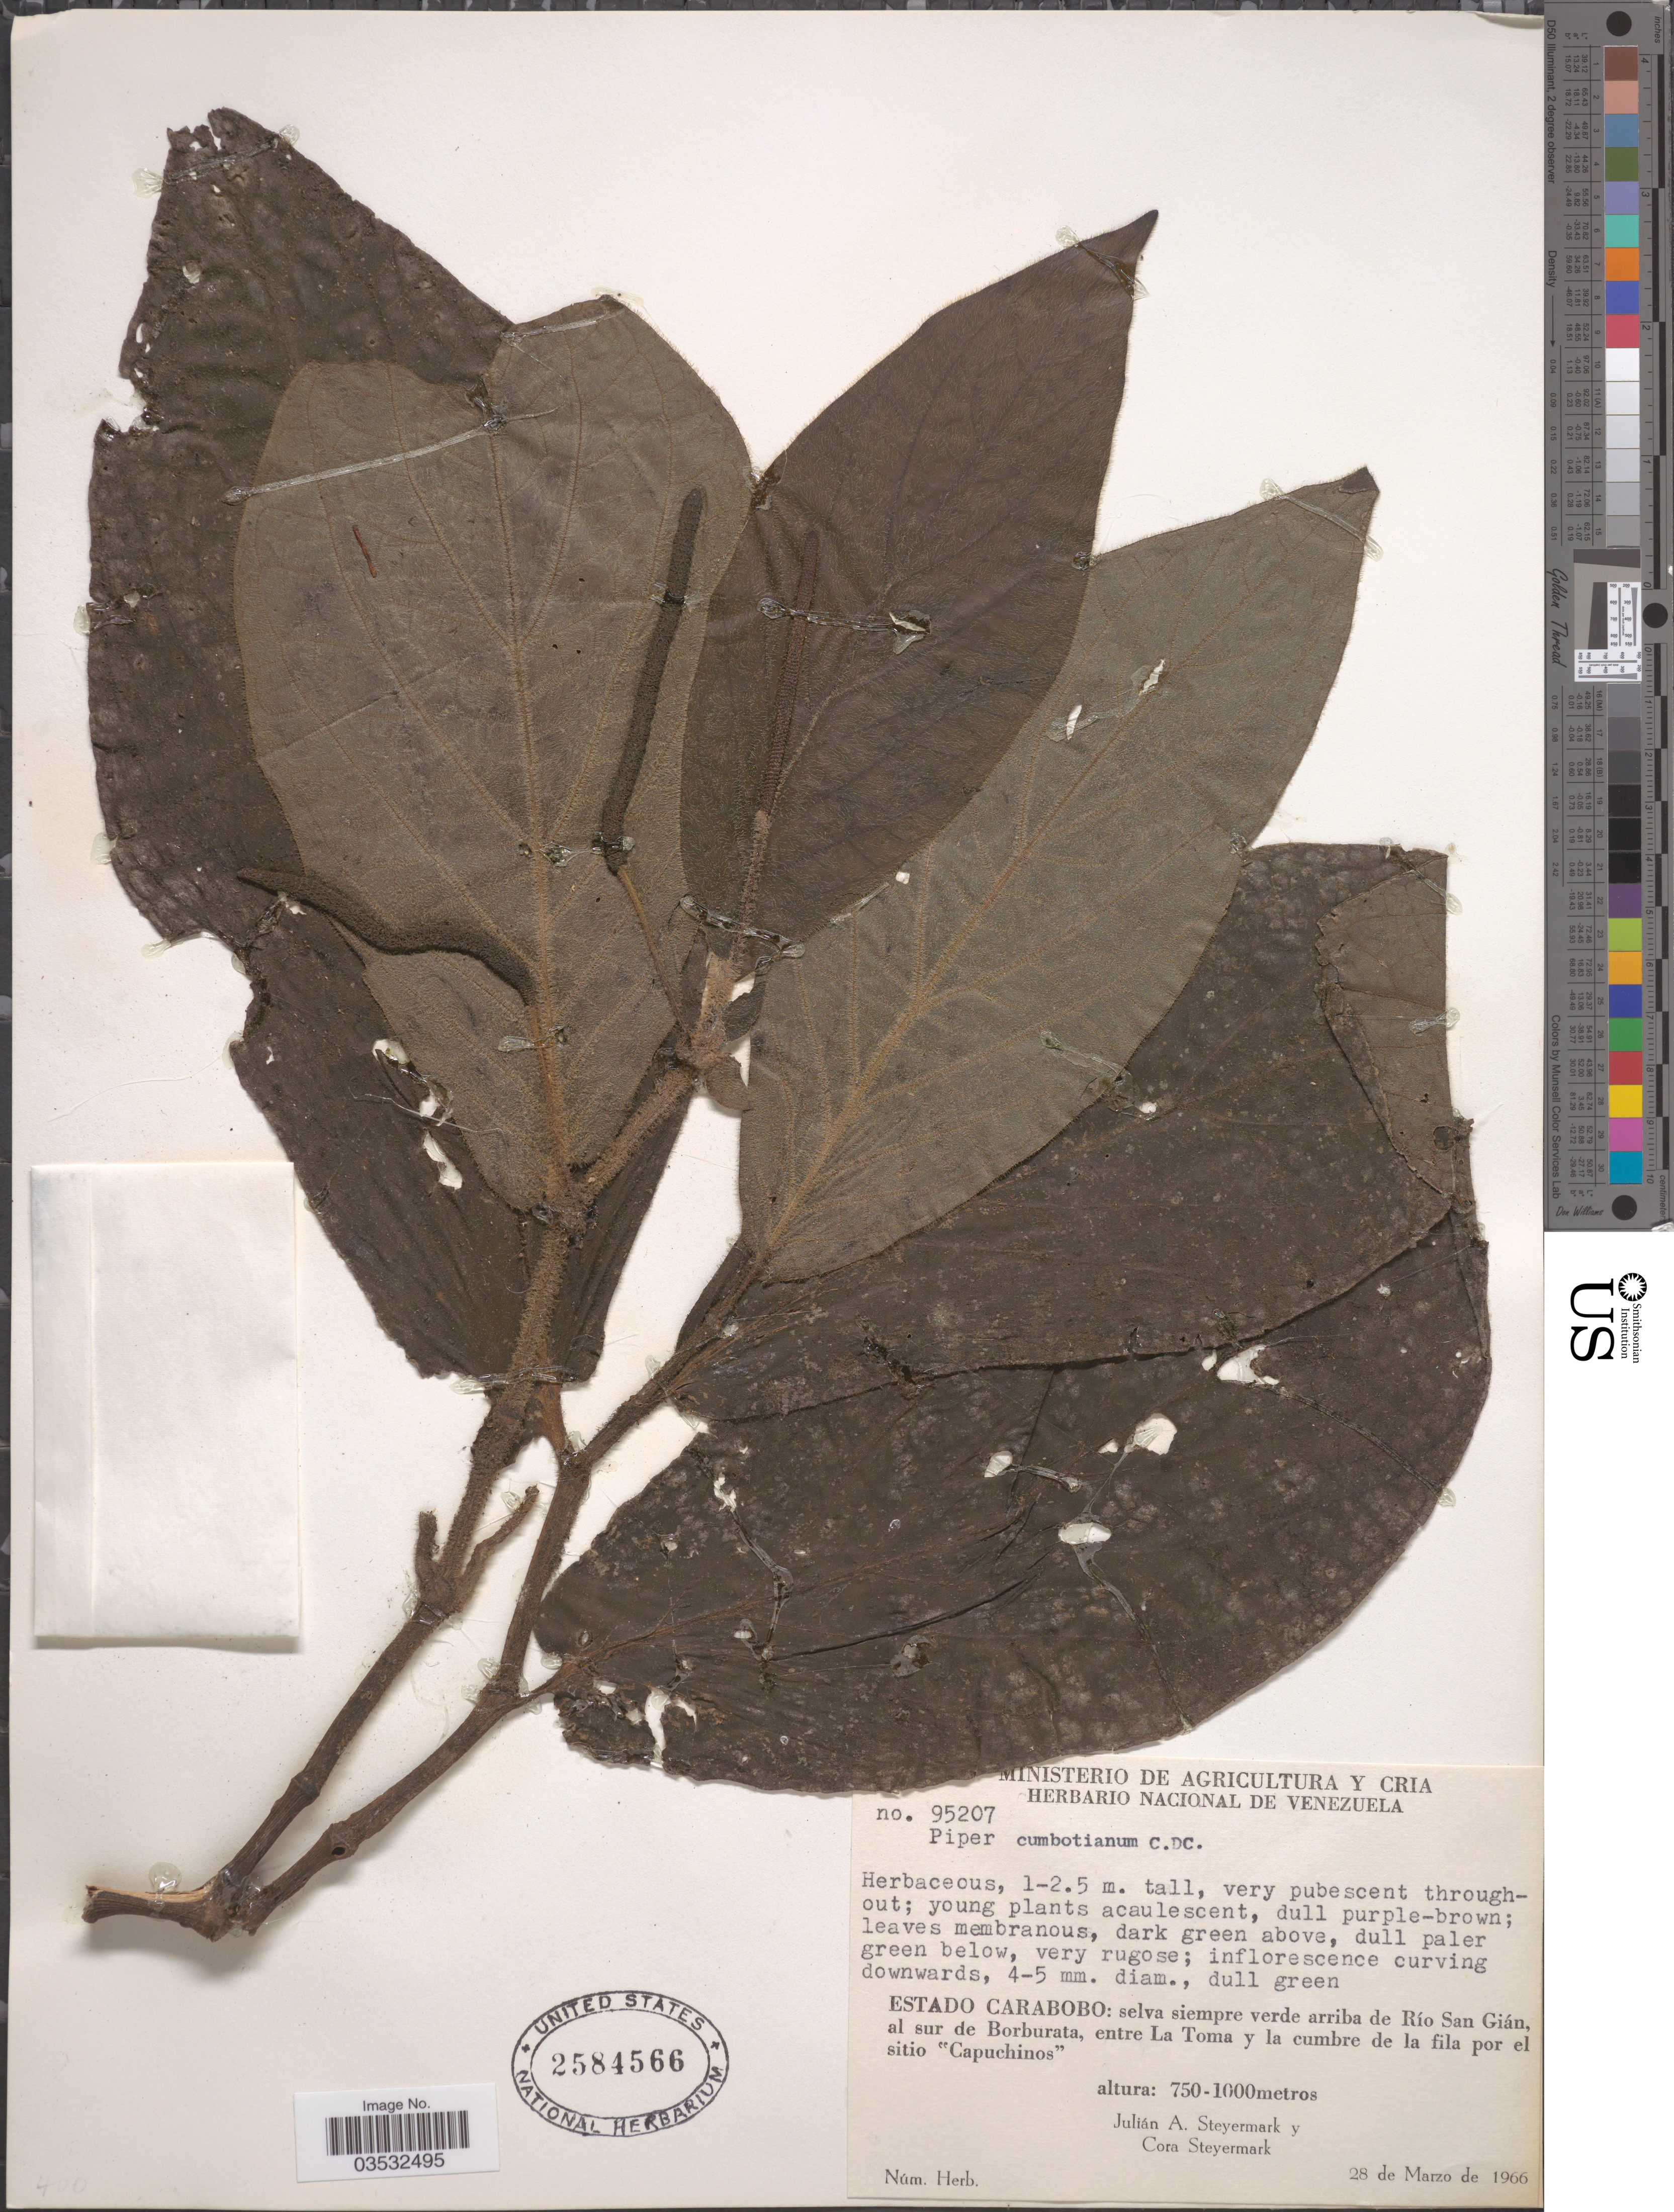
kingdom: Plantae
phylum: Tracheophyta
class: Magnoliopsida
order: Piperales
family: Piperaceae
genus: Piper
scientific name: Piper cumbotianum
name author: C. DC.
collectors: J. Steyermark & C. Steyermark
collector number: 95207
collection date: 1966-03-28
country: Venezuela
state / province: Carabobo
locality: Selva siempre verde arriba de Río San Gián, al sur de Borburata, entre La Toma y la cumbre de la fila por el sitio "Capuchinos".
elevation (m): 750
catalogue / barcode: US 2584566